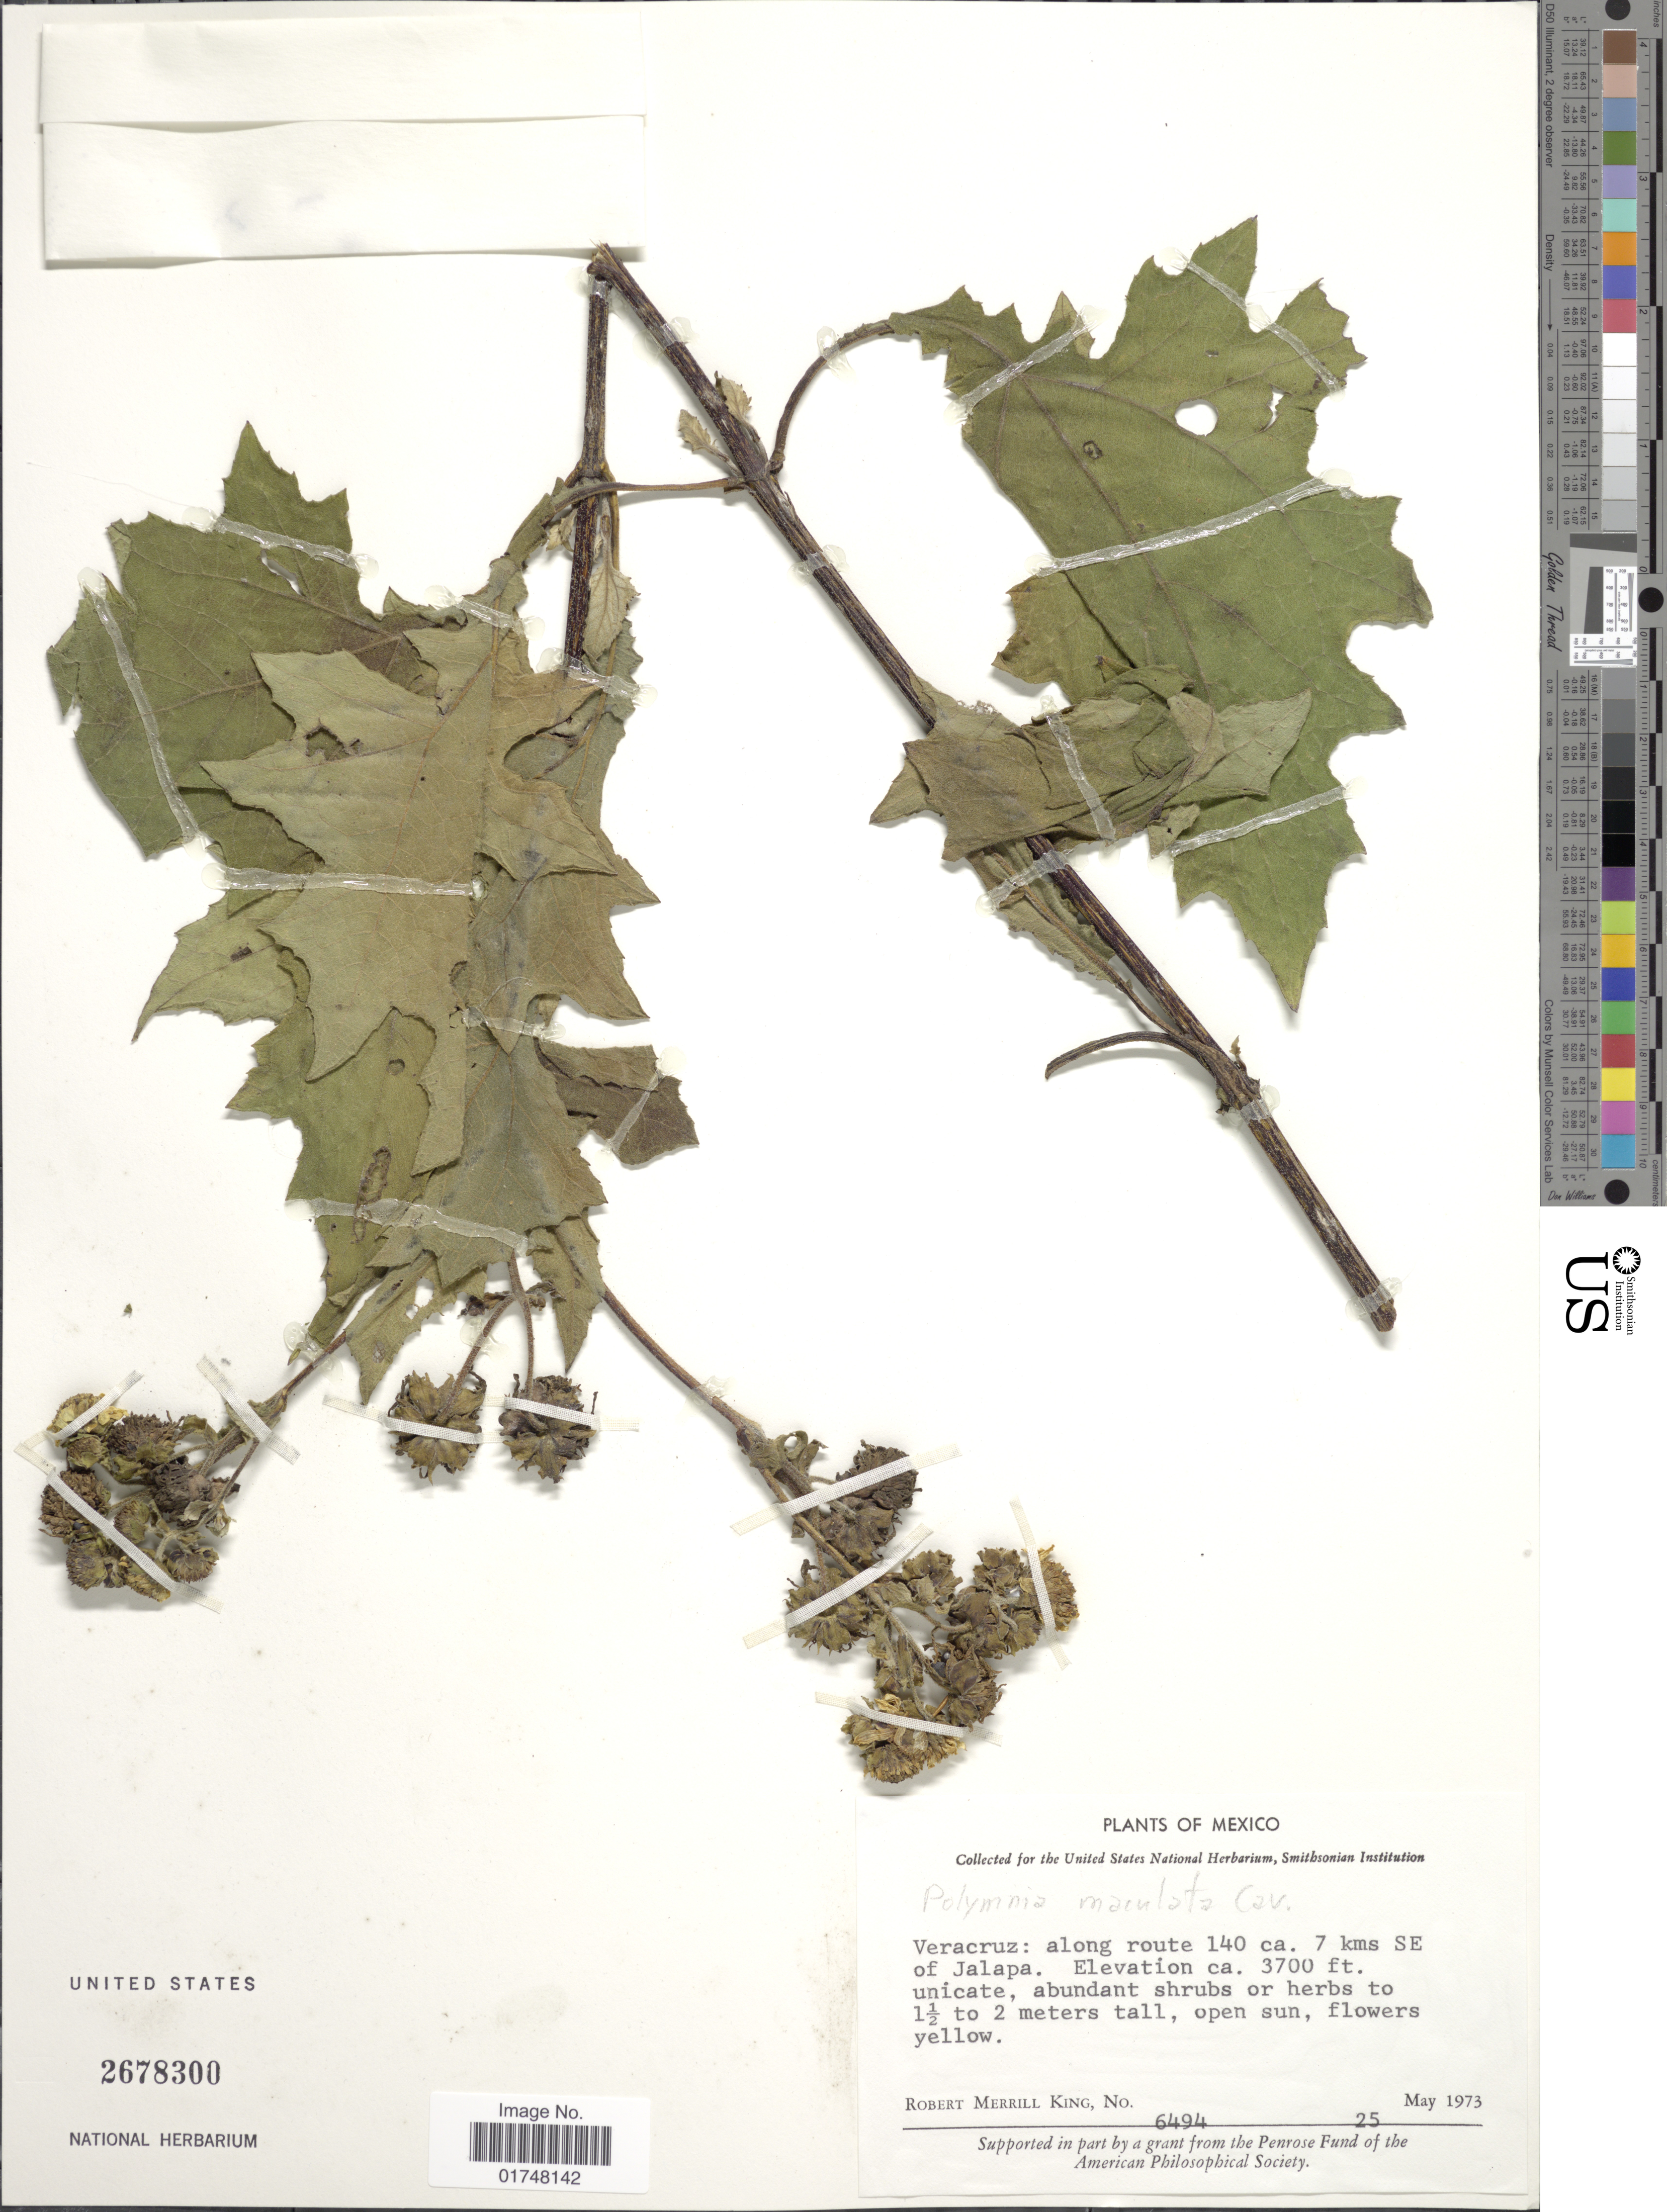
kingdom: Plantae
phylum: Tracheophyta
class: Magnoliopsida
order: Asterales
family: Asteraceae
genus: Smallanthus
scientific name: Smallanthus maculatus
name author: (Cav.) H. Rob.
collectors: R. M. King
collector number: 6494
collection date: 1973-05-25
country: Mexico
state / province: Veracruz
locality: Along route 1040 ca 7 kms SE of Jalapa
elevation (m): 1128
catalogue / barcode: US 2678300